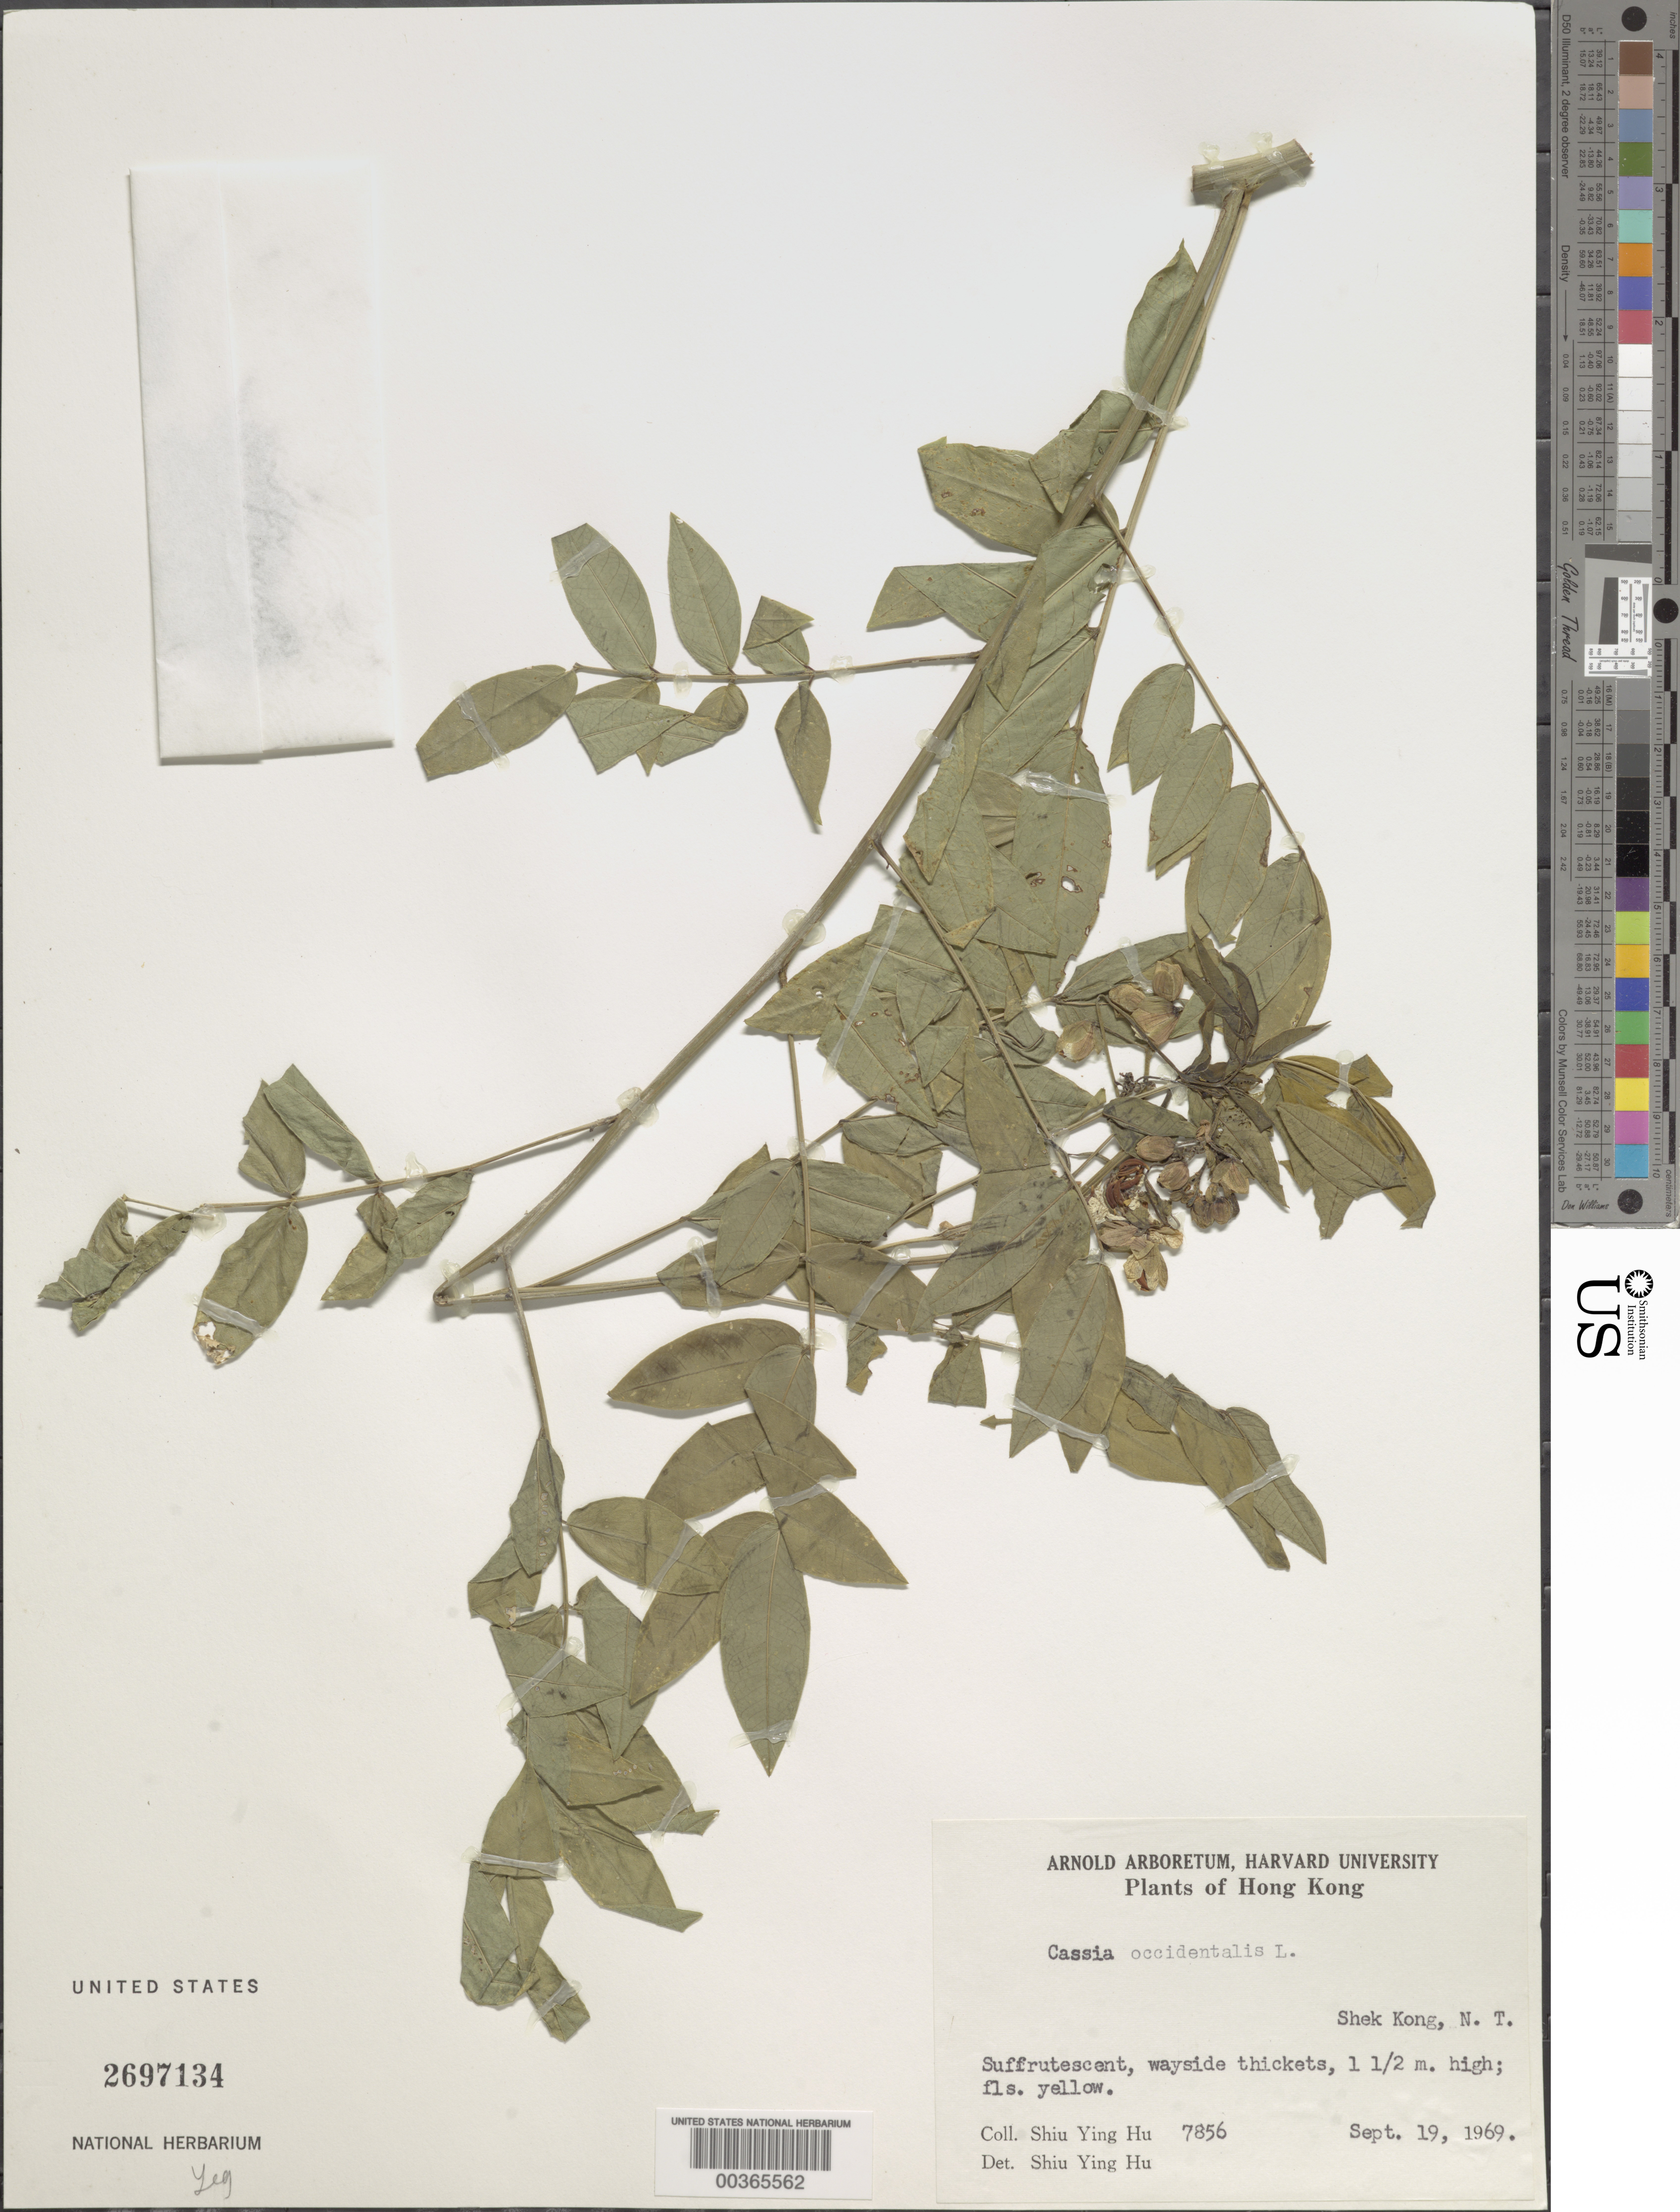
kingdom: Plantae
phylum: Tracheophyta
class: Magnoliopsida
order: Fabales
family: Fabaceae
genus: Senna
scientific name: Senna occidentalis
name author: (L.) Link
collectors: S. Y. Hu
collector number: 7856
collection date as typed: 19 Sep 1969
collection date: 1969-09-19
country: China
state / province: Hong Kong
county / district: New Territories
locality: Shek kong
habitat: Wayside thickets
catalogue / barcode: US 2697134